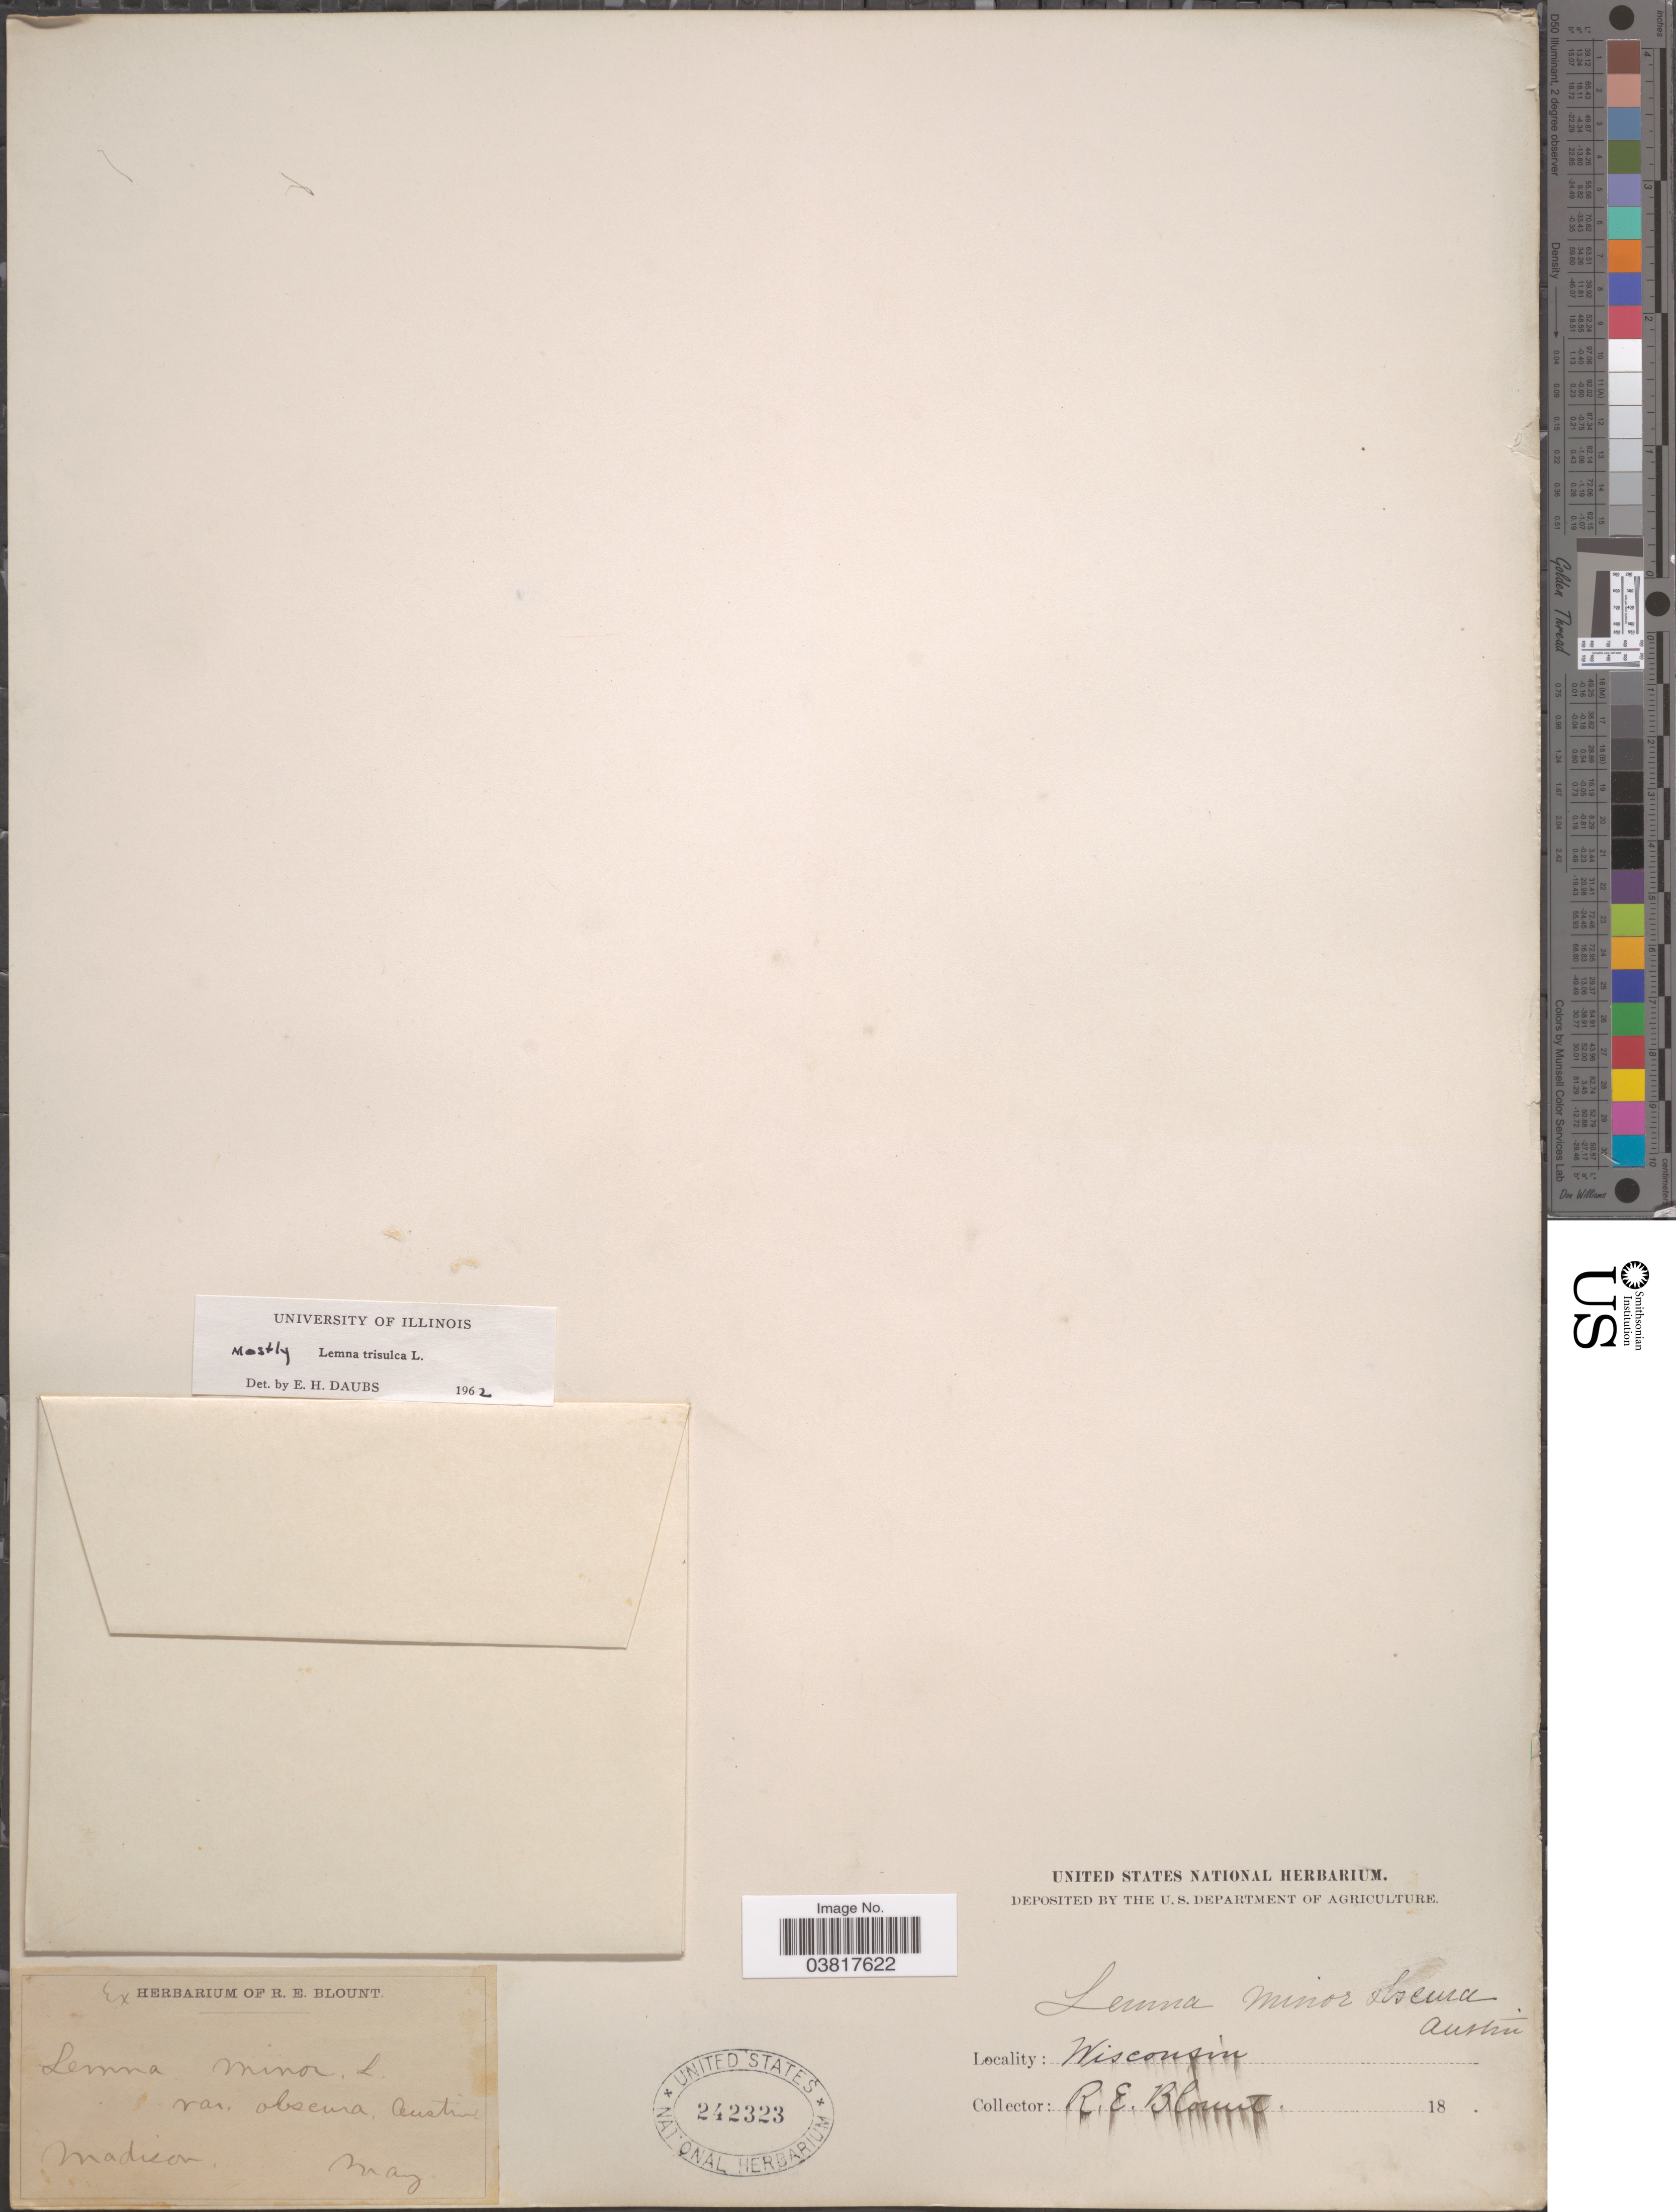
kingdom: Plantae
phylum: Tracheophyta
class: Liliopsida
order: Alismatales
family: Araceae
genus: Lemna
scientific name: Lemna trisulca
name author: L.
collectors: R. Blount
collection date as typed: May 18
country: United States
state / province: Wisconsin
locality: Madison.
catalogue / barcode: US 242323